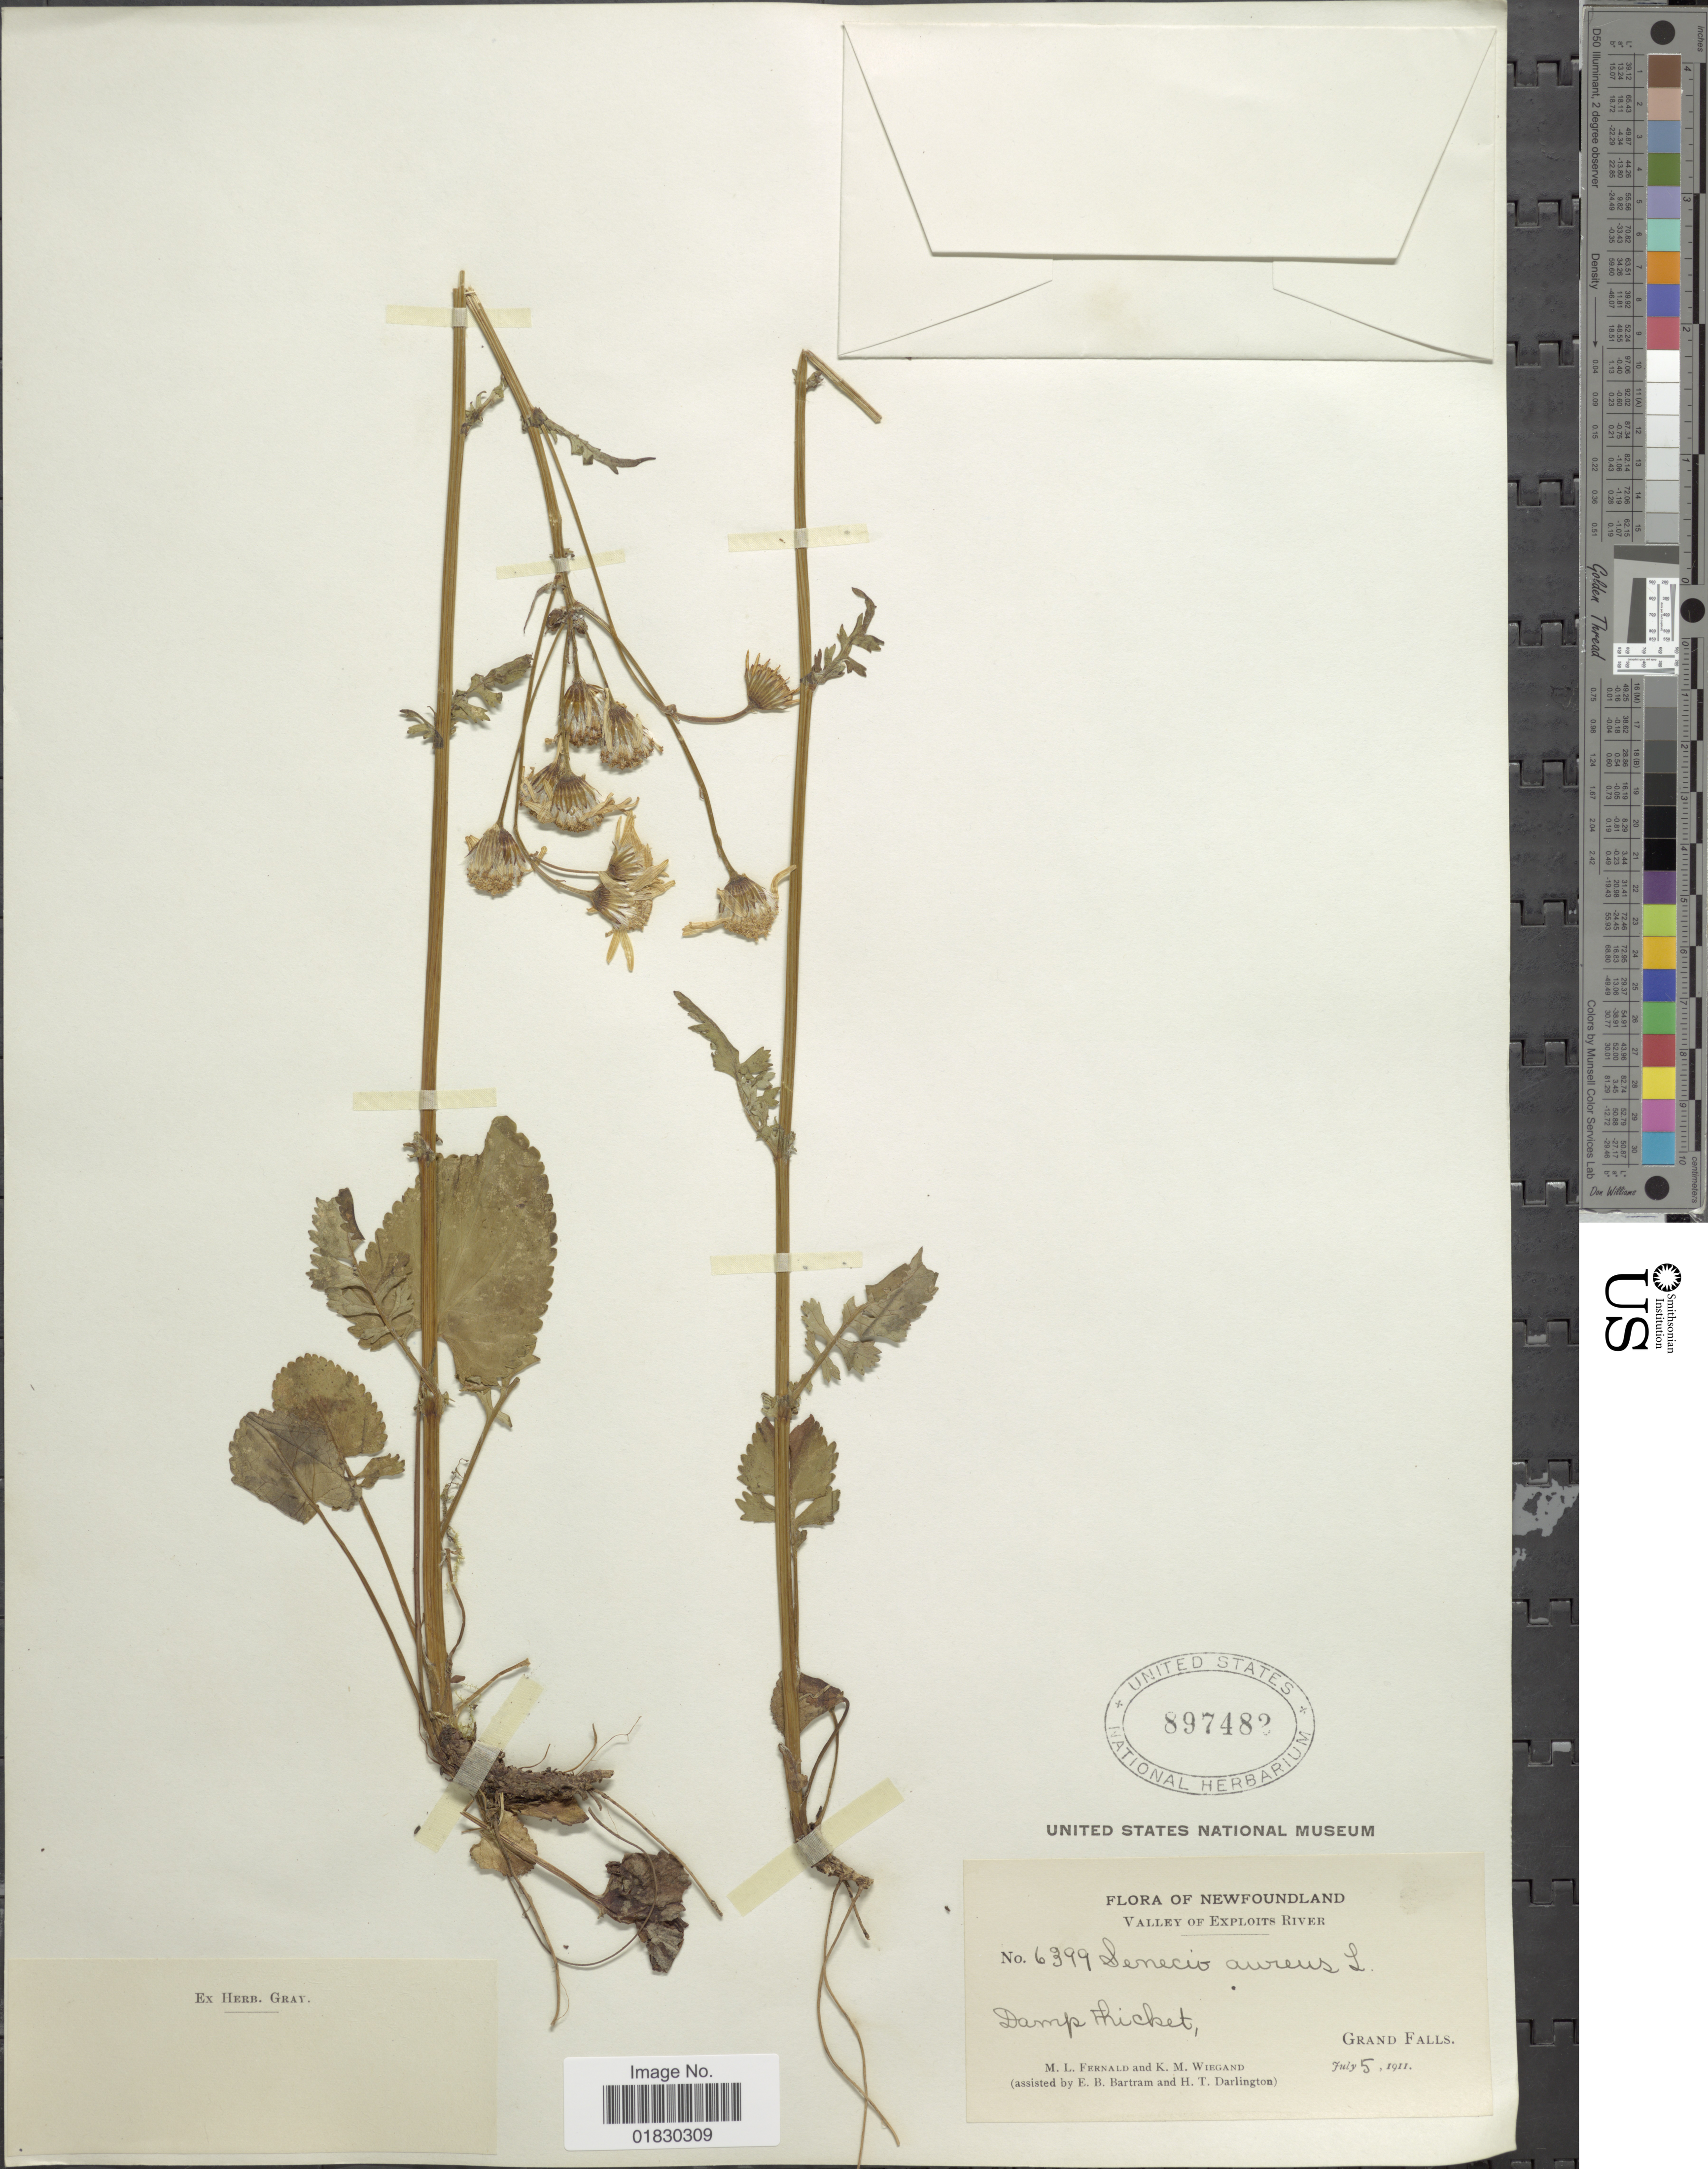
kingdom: Plantae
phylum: Tracheophyta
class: Magnoliopsida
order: Asterales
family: Asteraceae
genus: Packera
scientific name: Packera aurea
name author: (L.) Á. Löve & D. Löve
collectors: M. L. Fernald & K. M. Wiegand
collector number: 6399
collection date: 1911-07-05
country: Canada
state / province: Newfoundland and Labrador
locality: Valley of Exploits River, Grand Falls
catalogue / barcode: US 897482